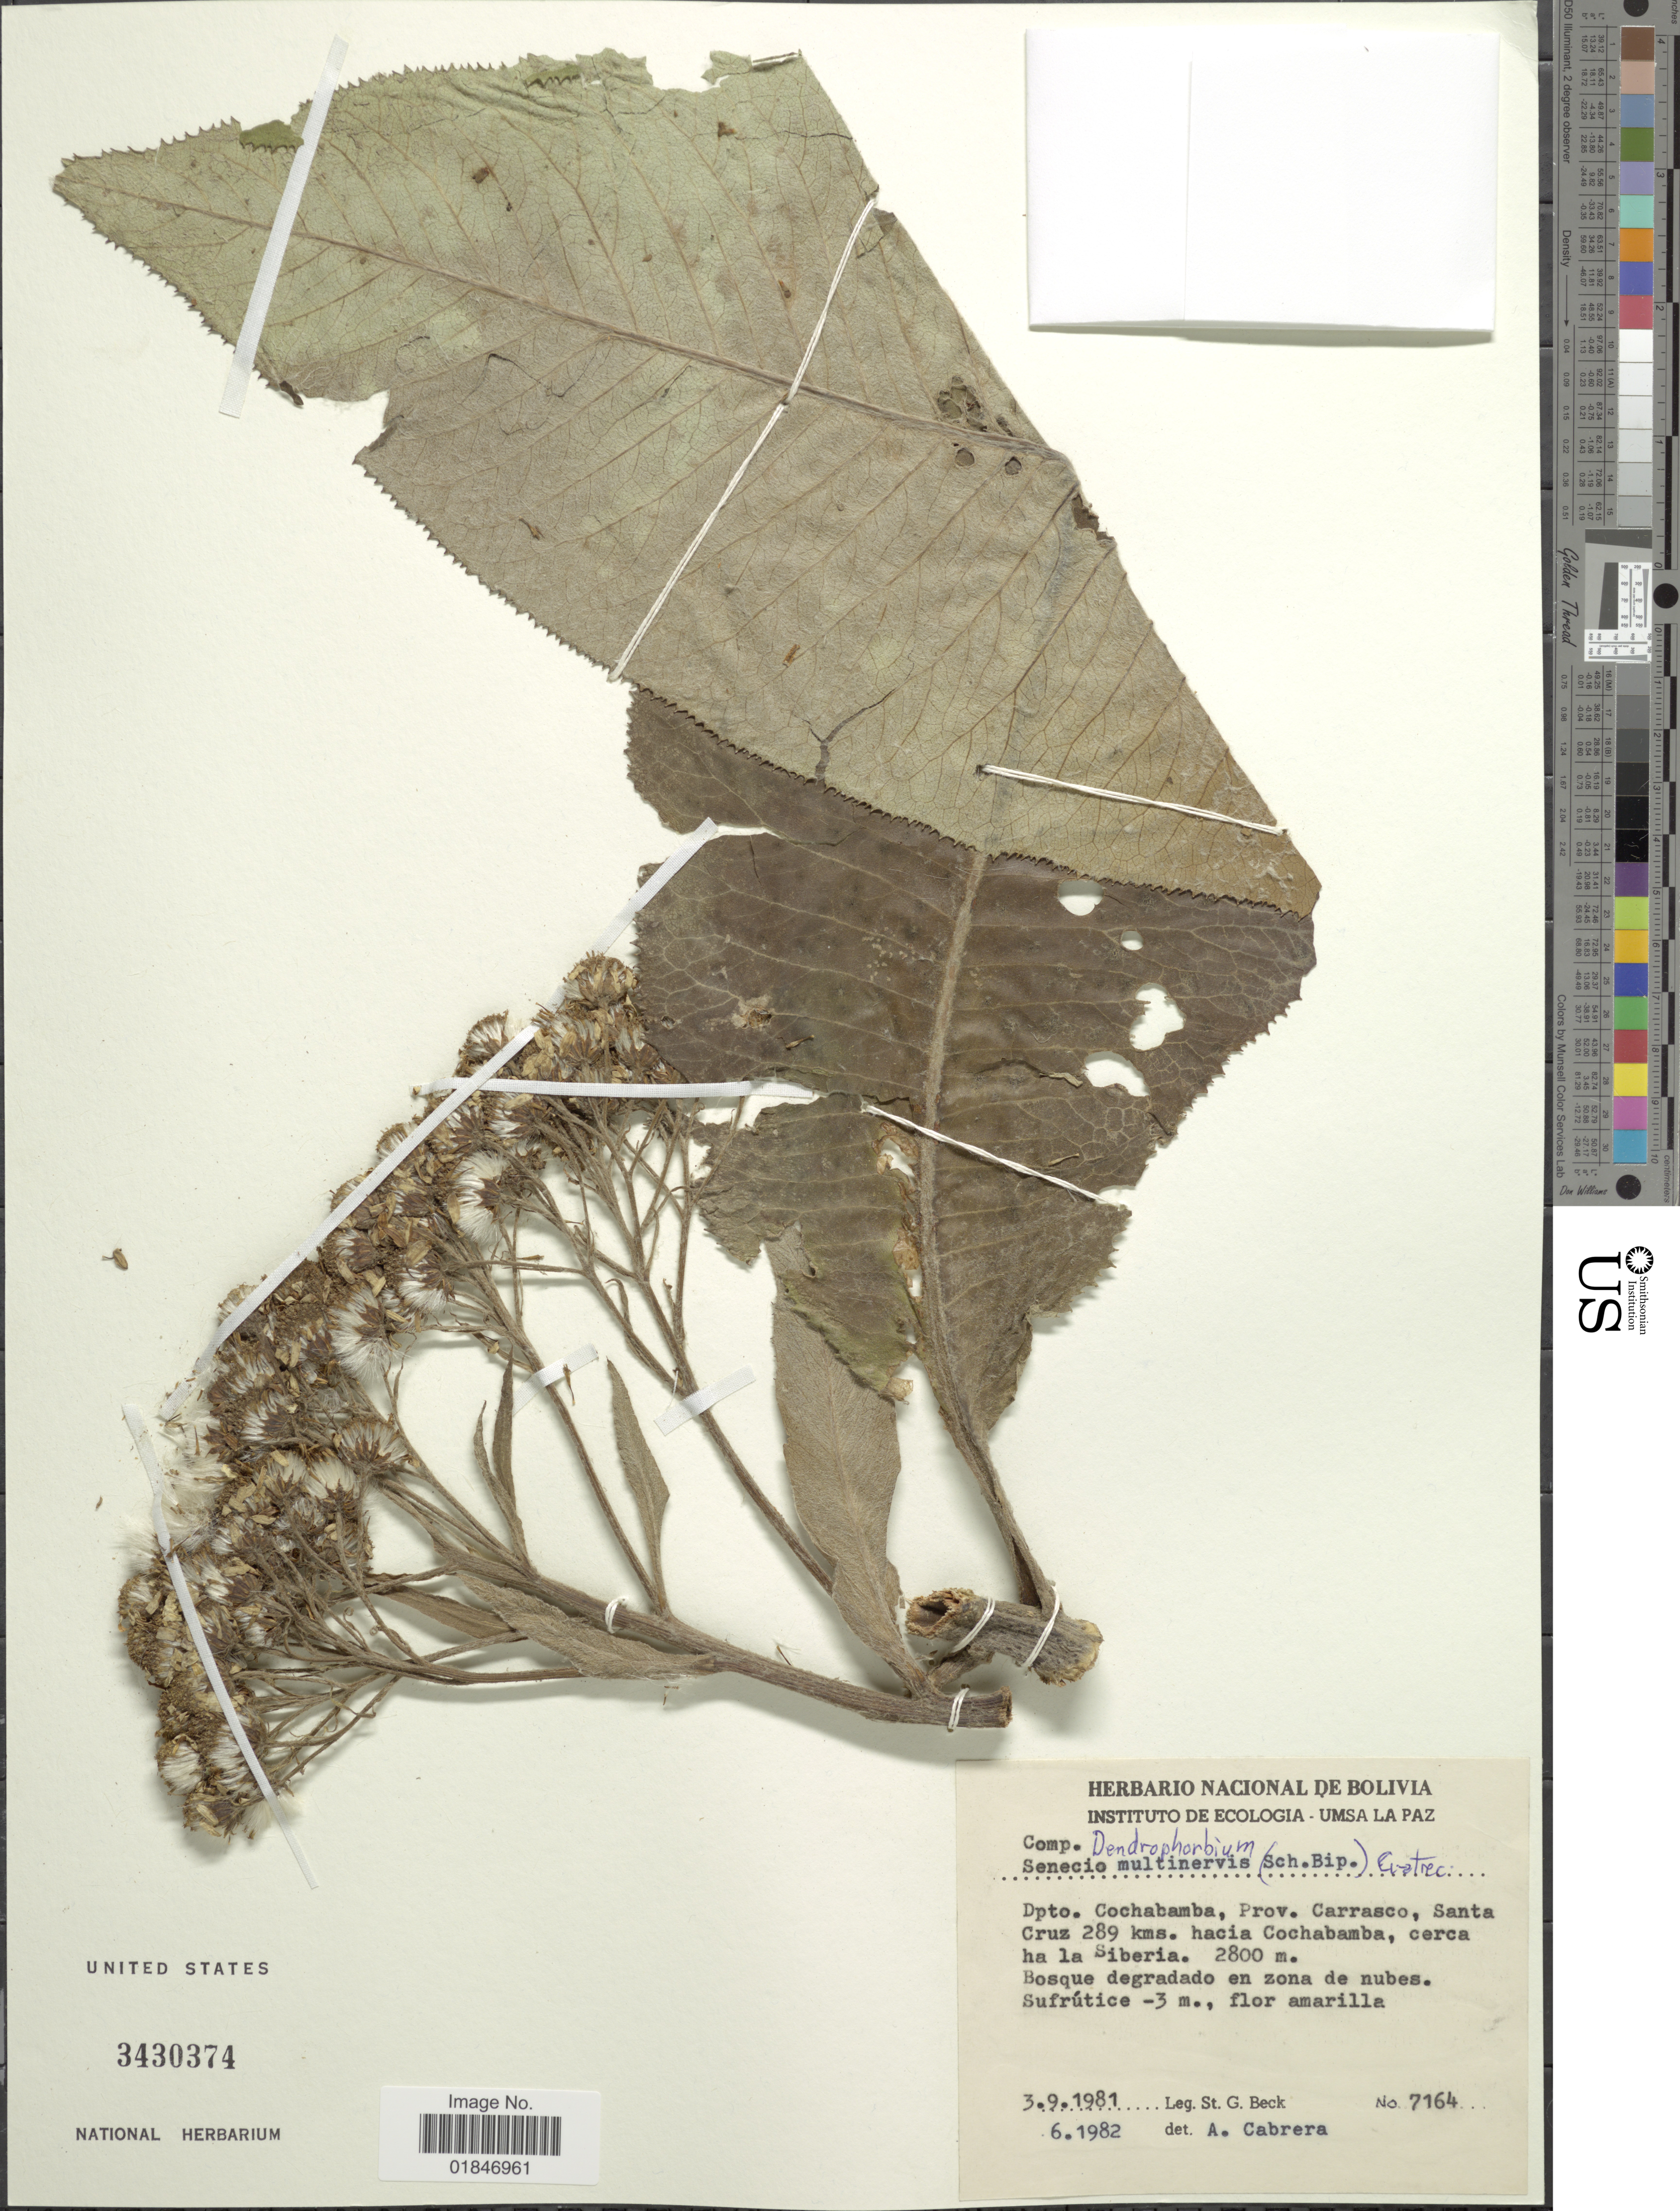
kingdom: Plantae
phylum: Tracheophyta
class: Magnoliopsida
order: Asterales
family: Asteraceae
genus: Dendrophorbium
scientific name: Dendrophorbium multinerve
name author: (Sch. Bip. ex Klatt) C. Jeffrey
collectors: S. G. Beck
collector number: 7164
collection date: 1981-09-03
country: Bolivia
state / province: Cochabamba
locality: Dpto. Cochabamba, Prov. Carrasco, Santa Cruz 289 kms. hacia Cochabamba, cerca ha la Siberia.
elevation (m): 2800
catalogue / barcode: US 3430374